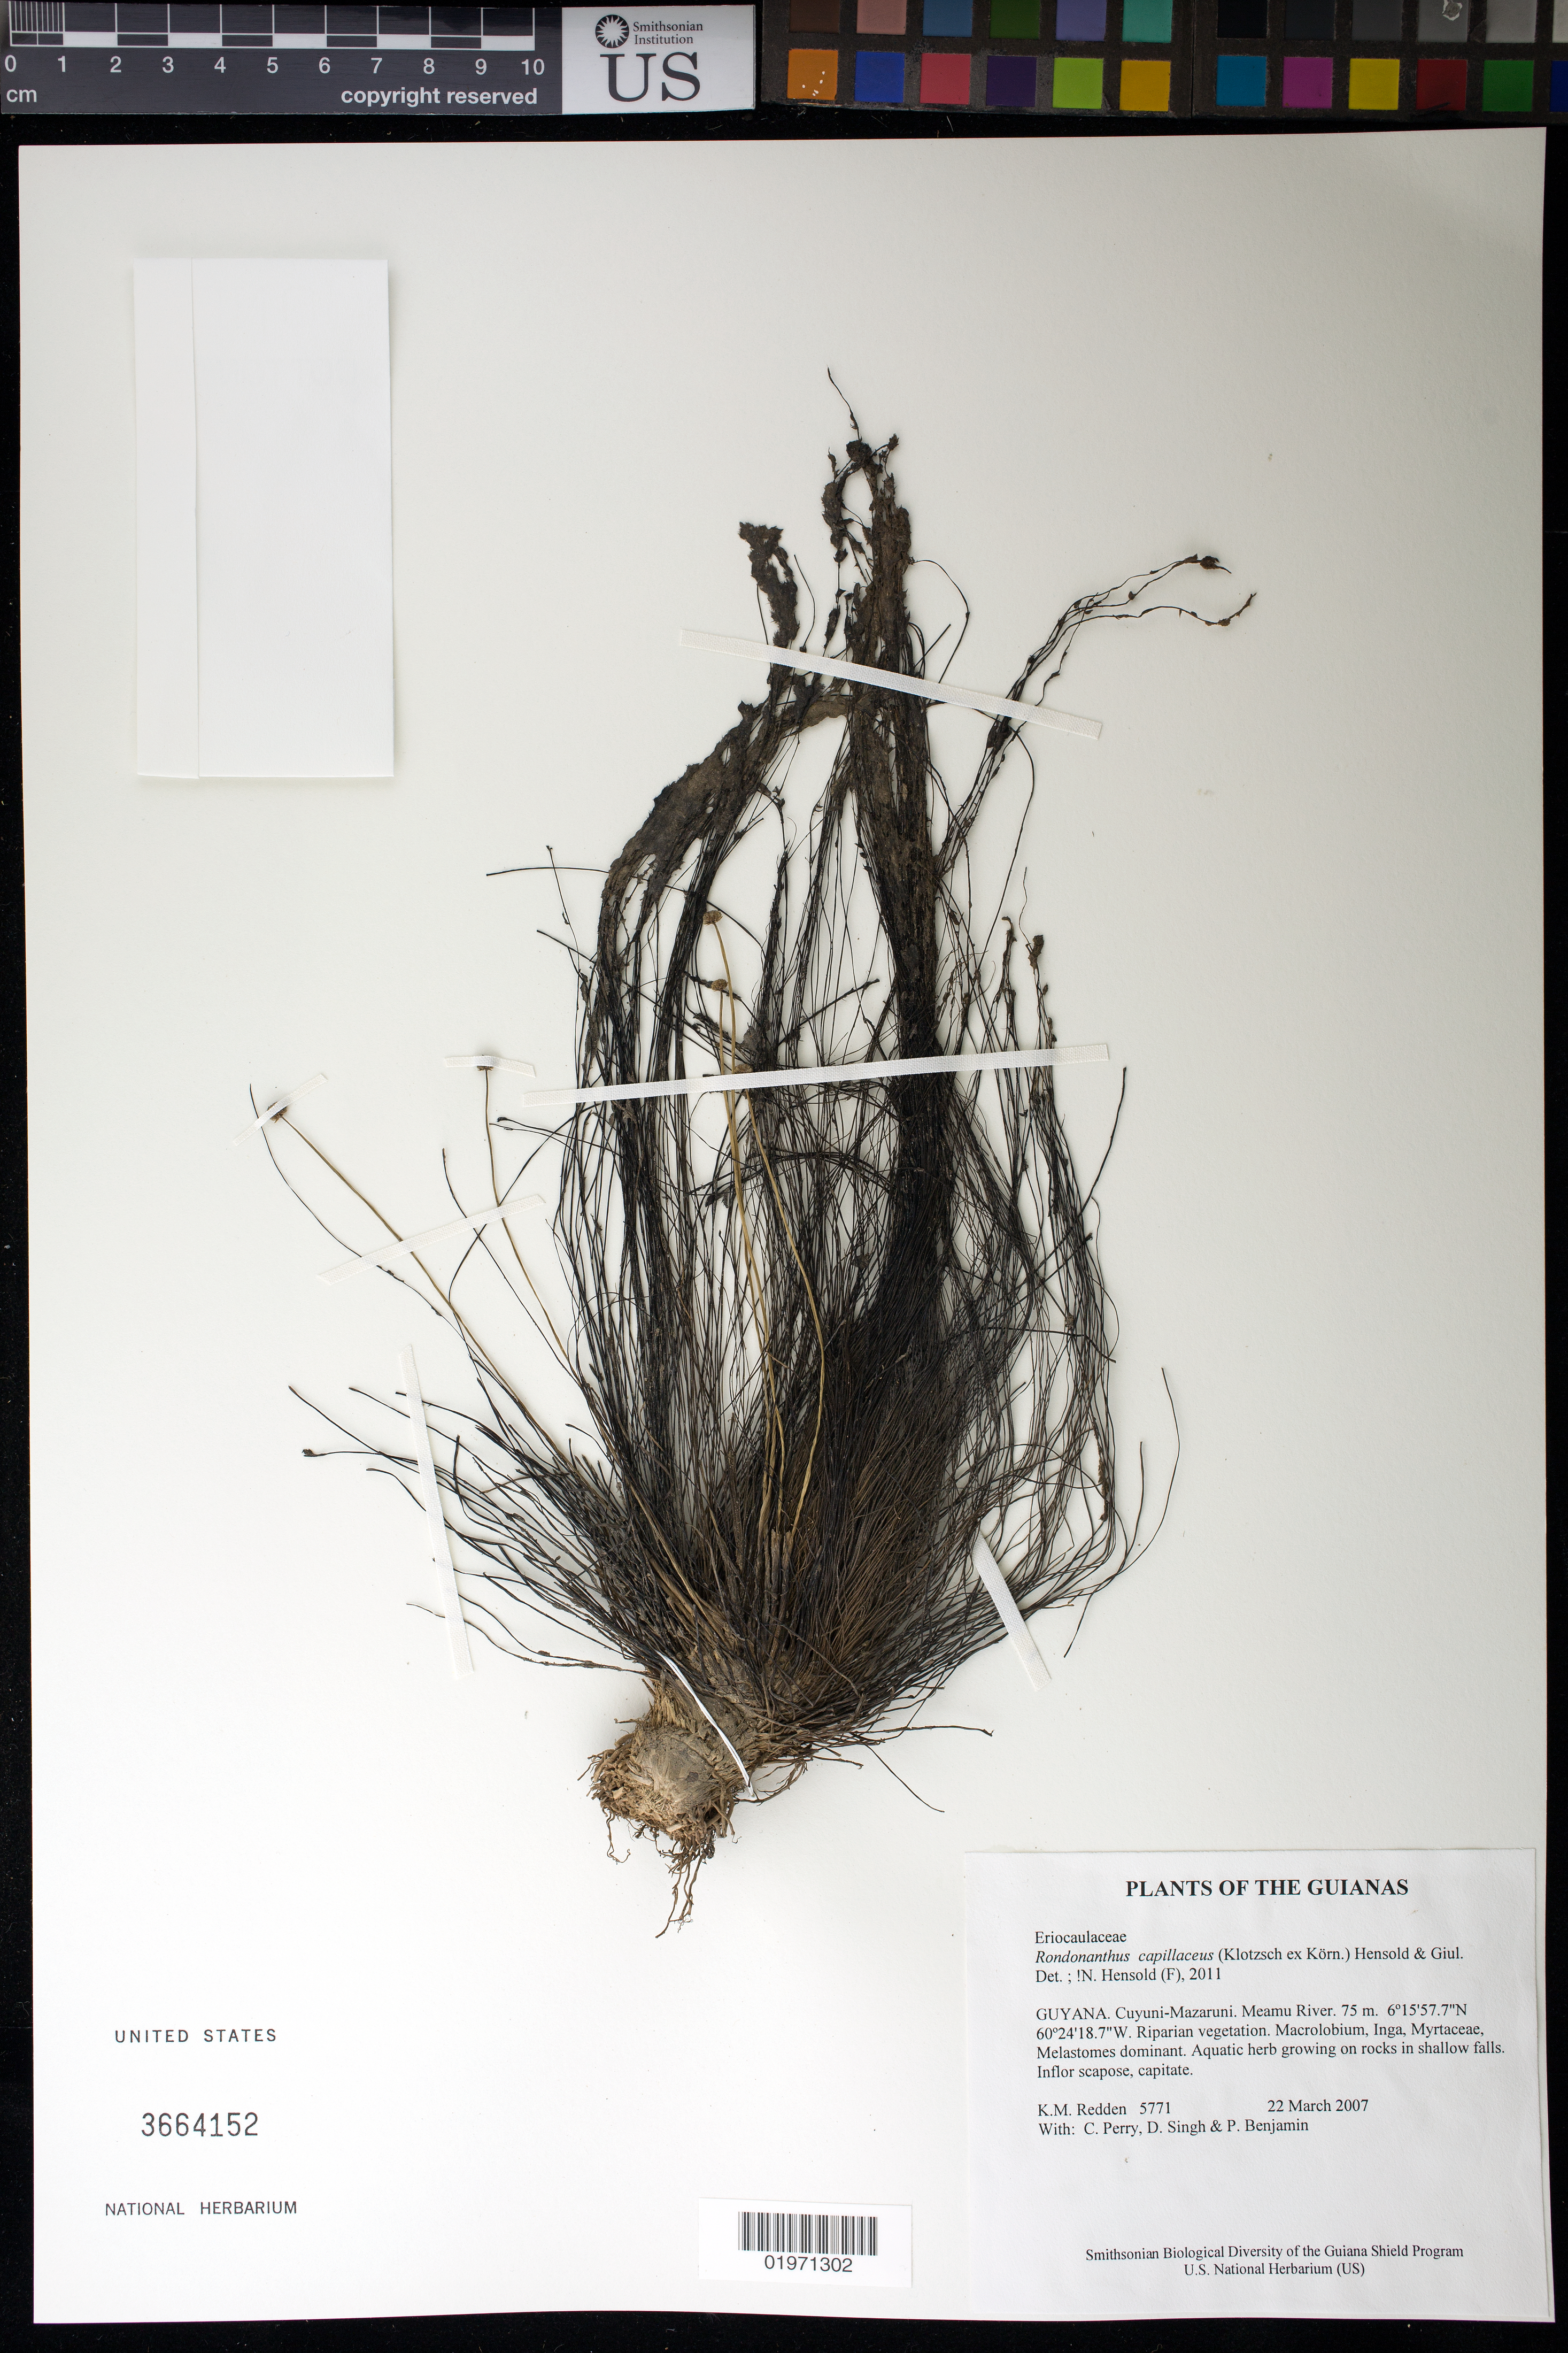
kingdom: Plantae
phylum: Tracheophyta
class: Liliopsida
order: Poales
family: Eriocaulaceae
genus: Rondonanthus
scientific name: Rondonanthus capillaceus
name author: (Klotzsch ex Körn.) Hensold & Giul.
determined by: Hensold, N.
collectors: K. M. Redden, C. Perry, D. Singh & P. Benjamin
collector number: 5771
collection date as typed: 22 March 2007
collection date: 2007-03-22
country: Guyana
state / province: Cuyuni-Mazaruni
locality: Meamu River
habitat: Riparian vegetation. Macrolobium, Inga, Myrtaceae, Melastomes dominant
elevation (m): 75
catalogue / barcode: US 3664152